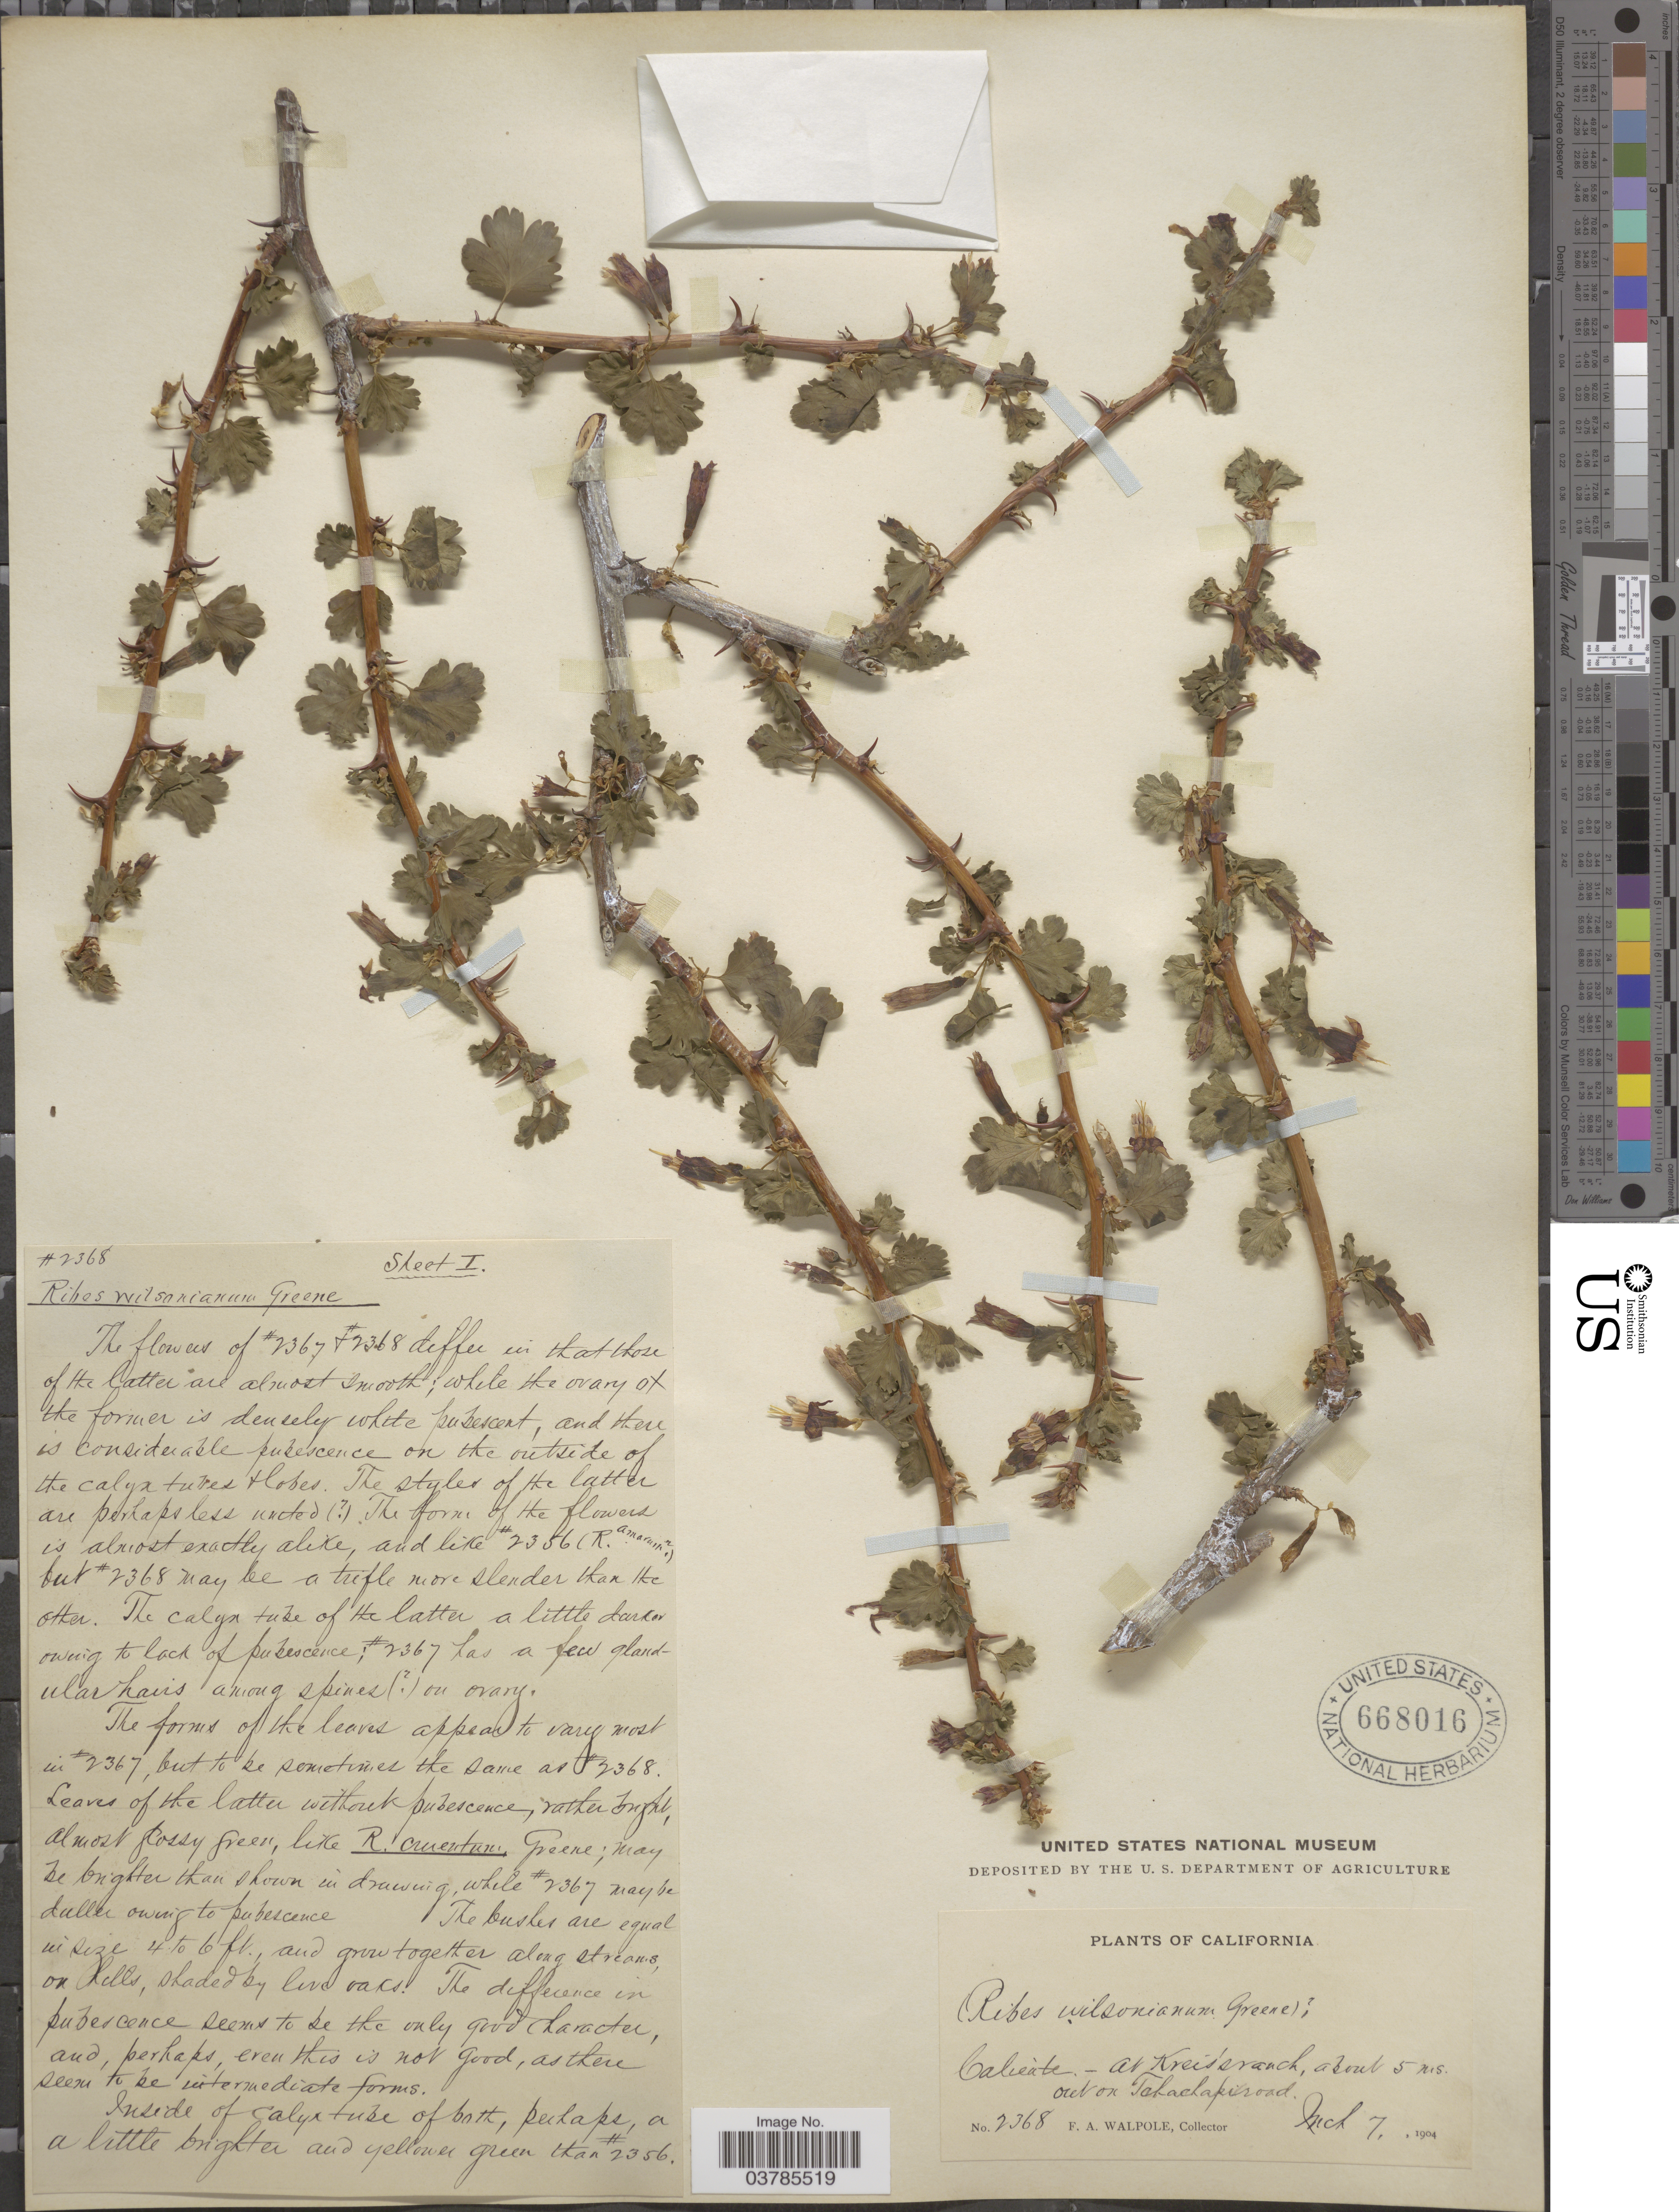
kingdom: Plantae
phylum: Tracheophyta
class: Magnoliopsida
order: Saxifragales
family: Grossulariaceae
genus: Ribes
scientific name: Ribes californicum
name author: Hook. & Arn.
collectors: F. Walpole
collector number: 2368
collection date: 1904-03-07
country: United States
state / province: California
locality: Caliente. At Kreis's ranch, about 5 ms. out on Tahachapi road.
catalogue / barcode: US 668016